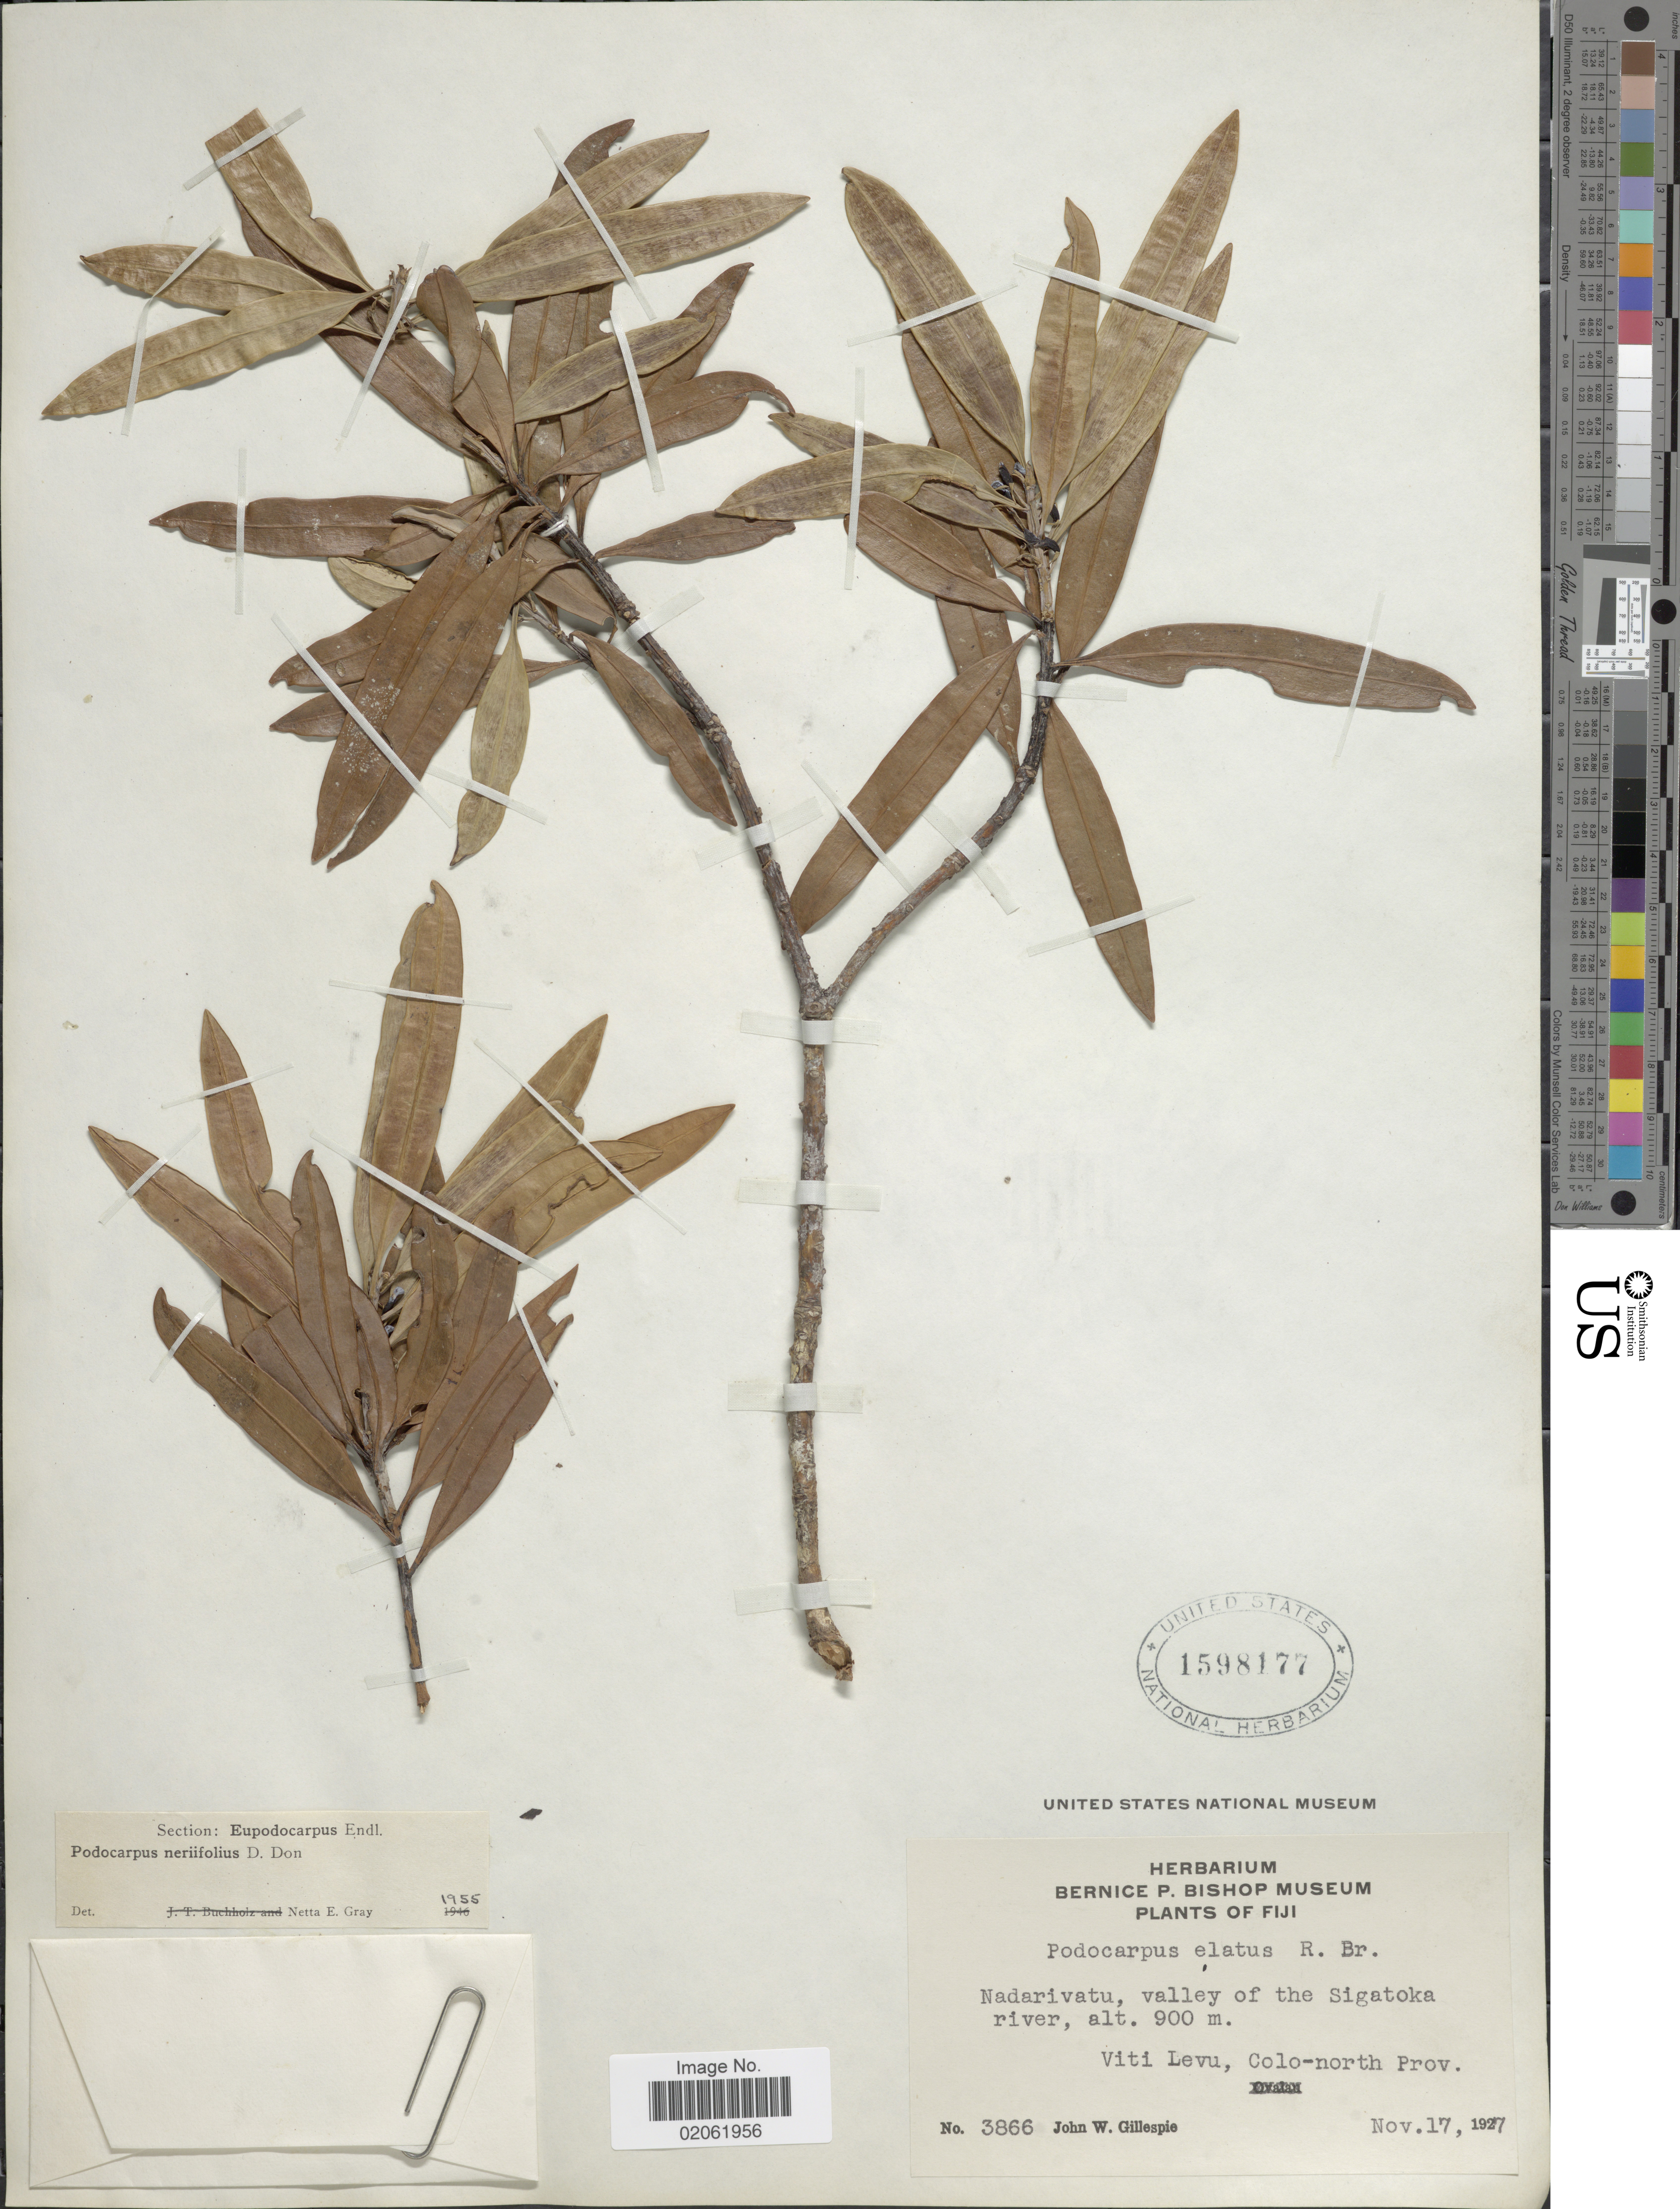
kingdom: Plantae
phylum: Tracheophyta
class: Pinopsida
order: Pinales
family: Podocarpaceae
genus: Podocarpus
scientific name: Podocarpus neriifolius var. neriifolius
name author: D. Don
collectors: J. W. Gillespie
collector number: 3866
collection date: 1927-11-17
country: Fiji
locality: Fiji, Nadarivatu, valley of the Sigatoka river. Viti Levu, Colo-north Prov.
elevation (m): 900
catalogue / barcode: US 1598177